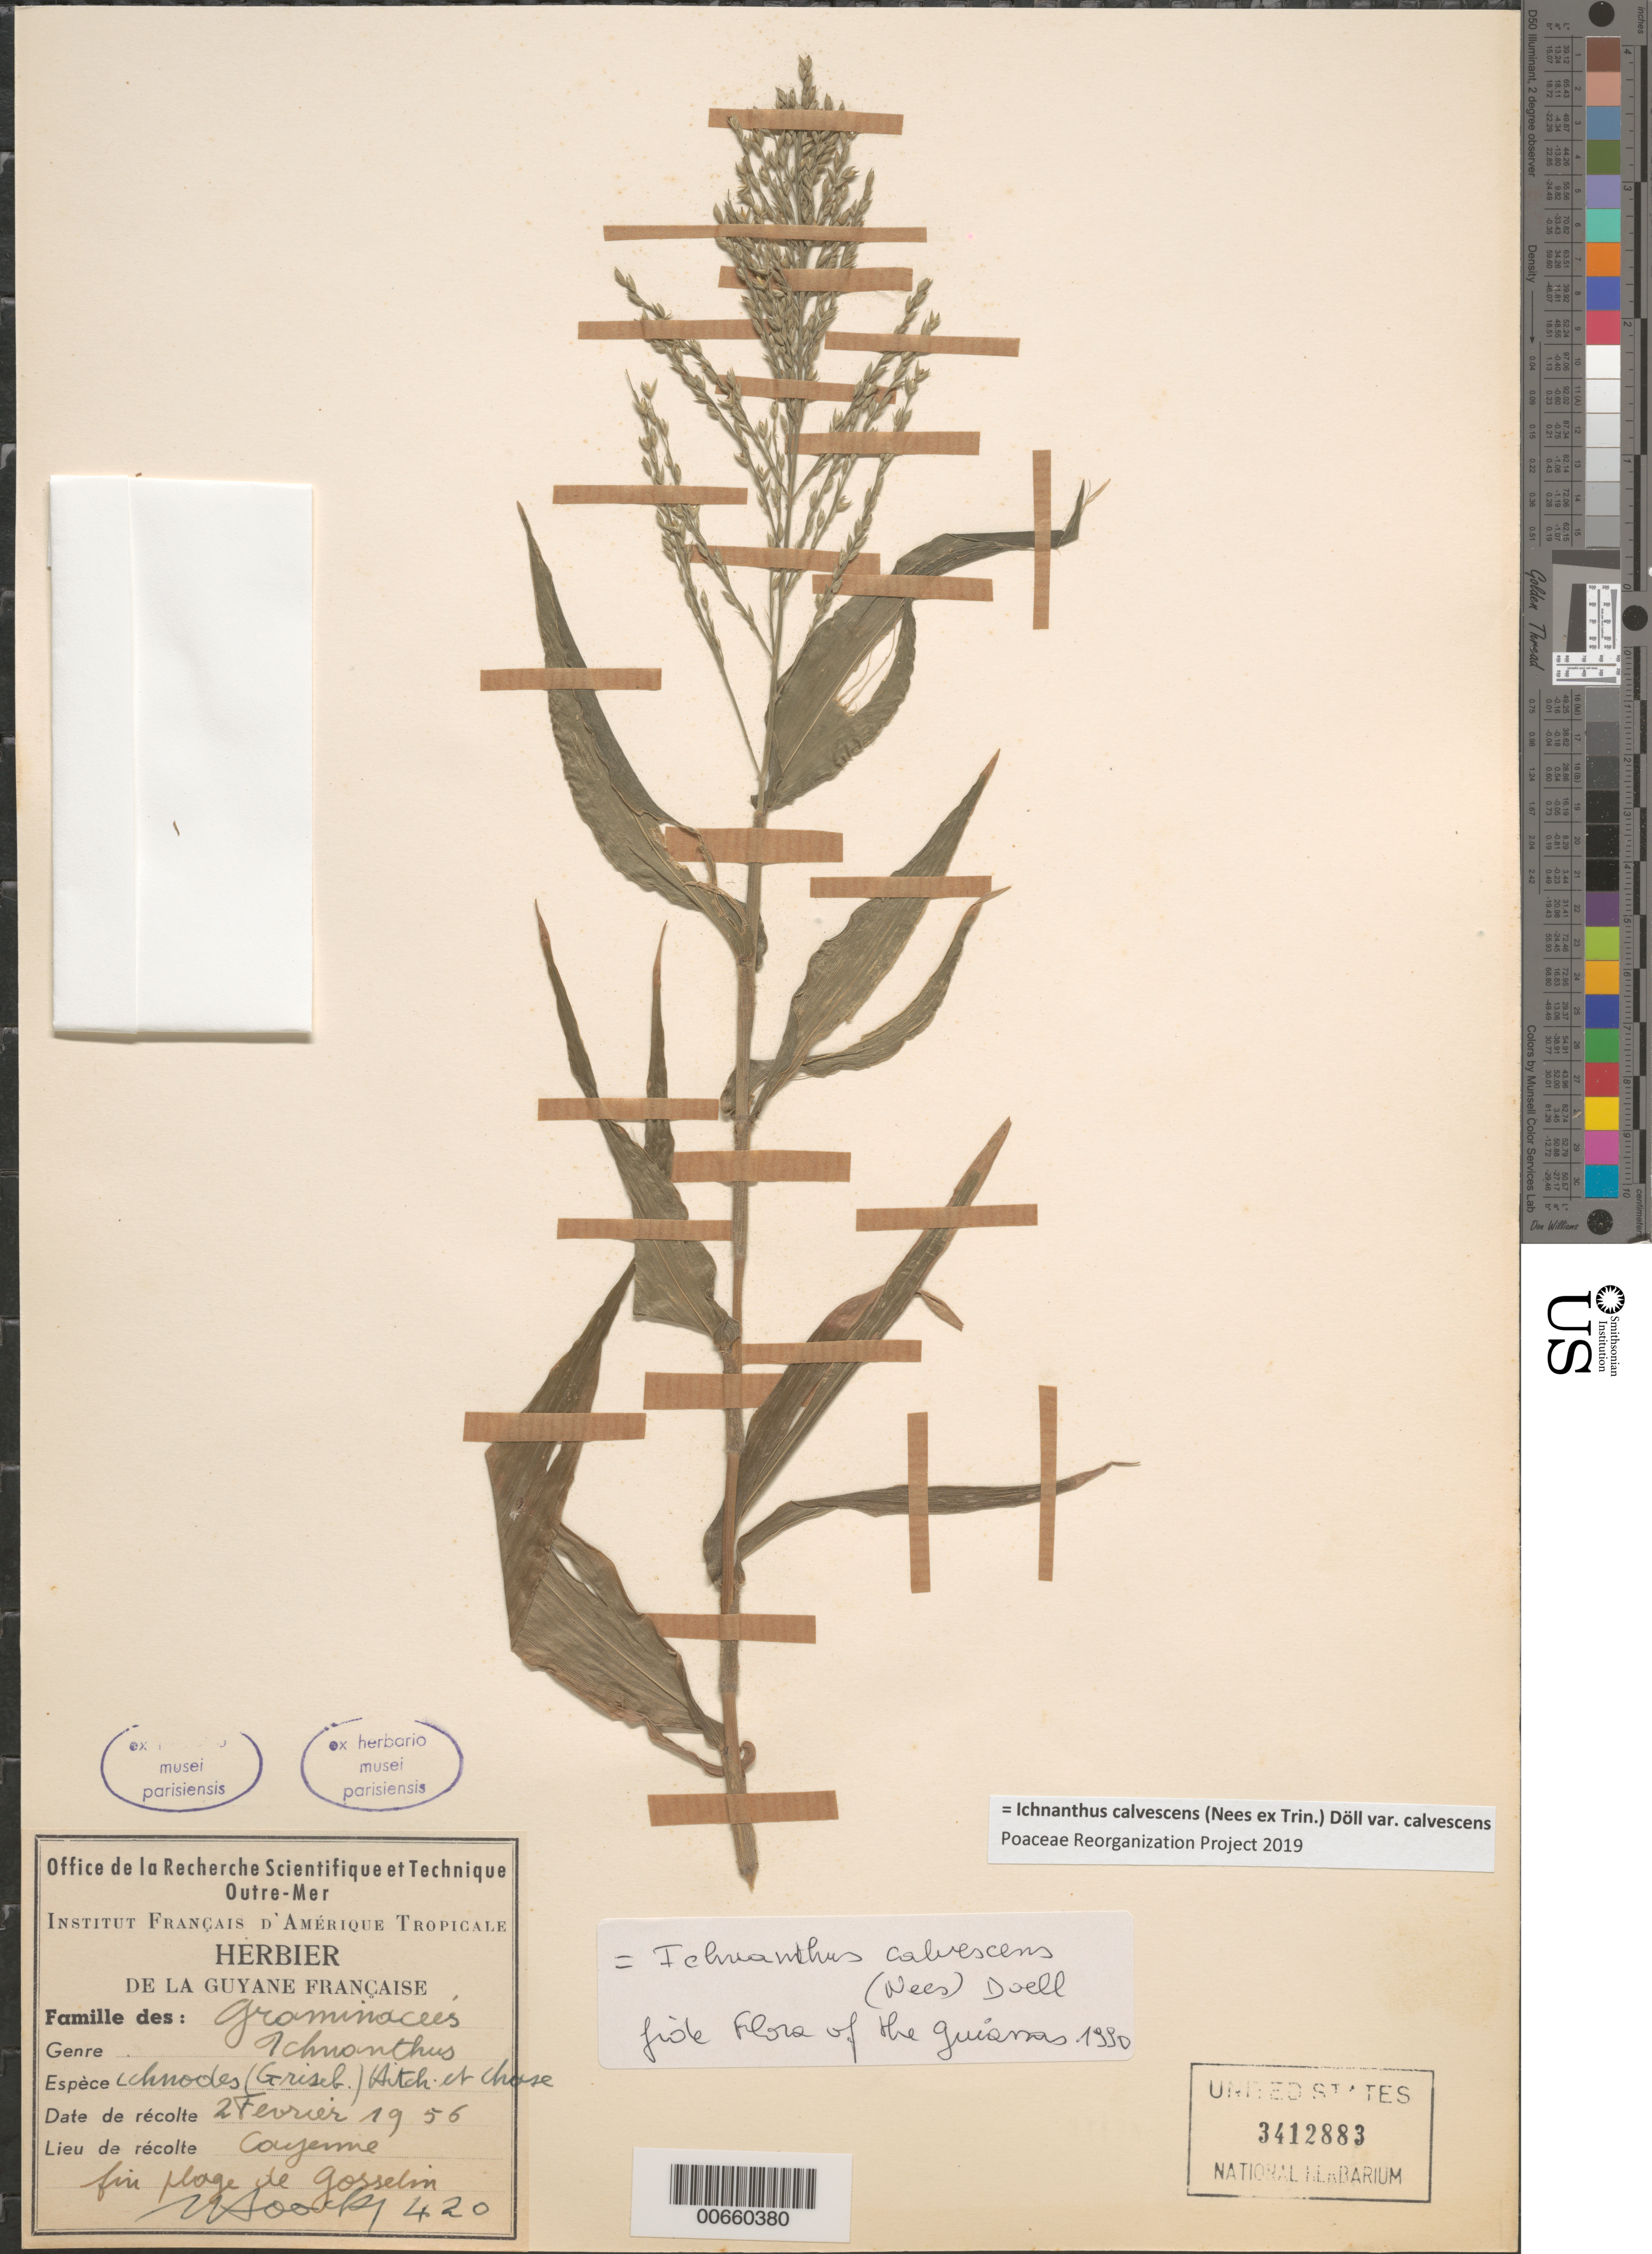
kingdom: Plantae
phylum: Tracheophyta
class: Liliopsida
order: Poales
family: Poaceae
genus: Ichnanthus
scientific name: Ichnanthus calvescens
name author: (Nees ex Trin.) Döll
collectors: J. Hoock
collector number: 420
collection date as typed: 2-Feb-56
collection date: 1956-02-02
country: French Guiana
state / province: Cayenne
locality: Cayenne, fin plage de Gosselin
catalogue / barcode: US 3412883